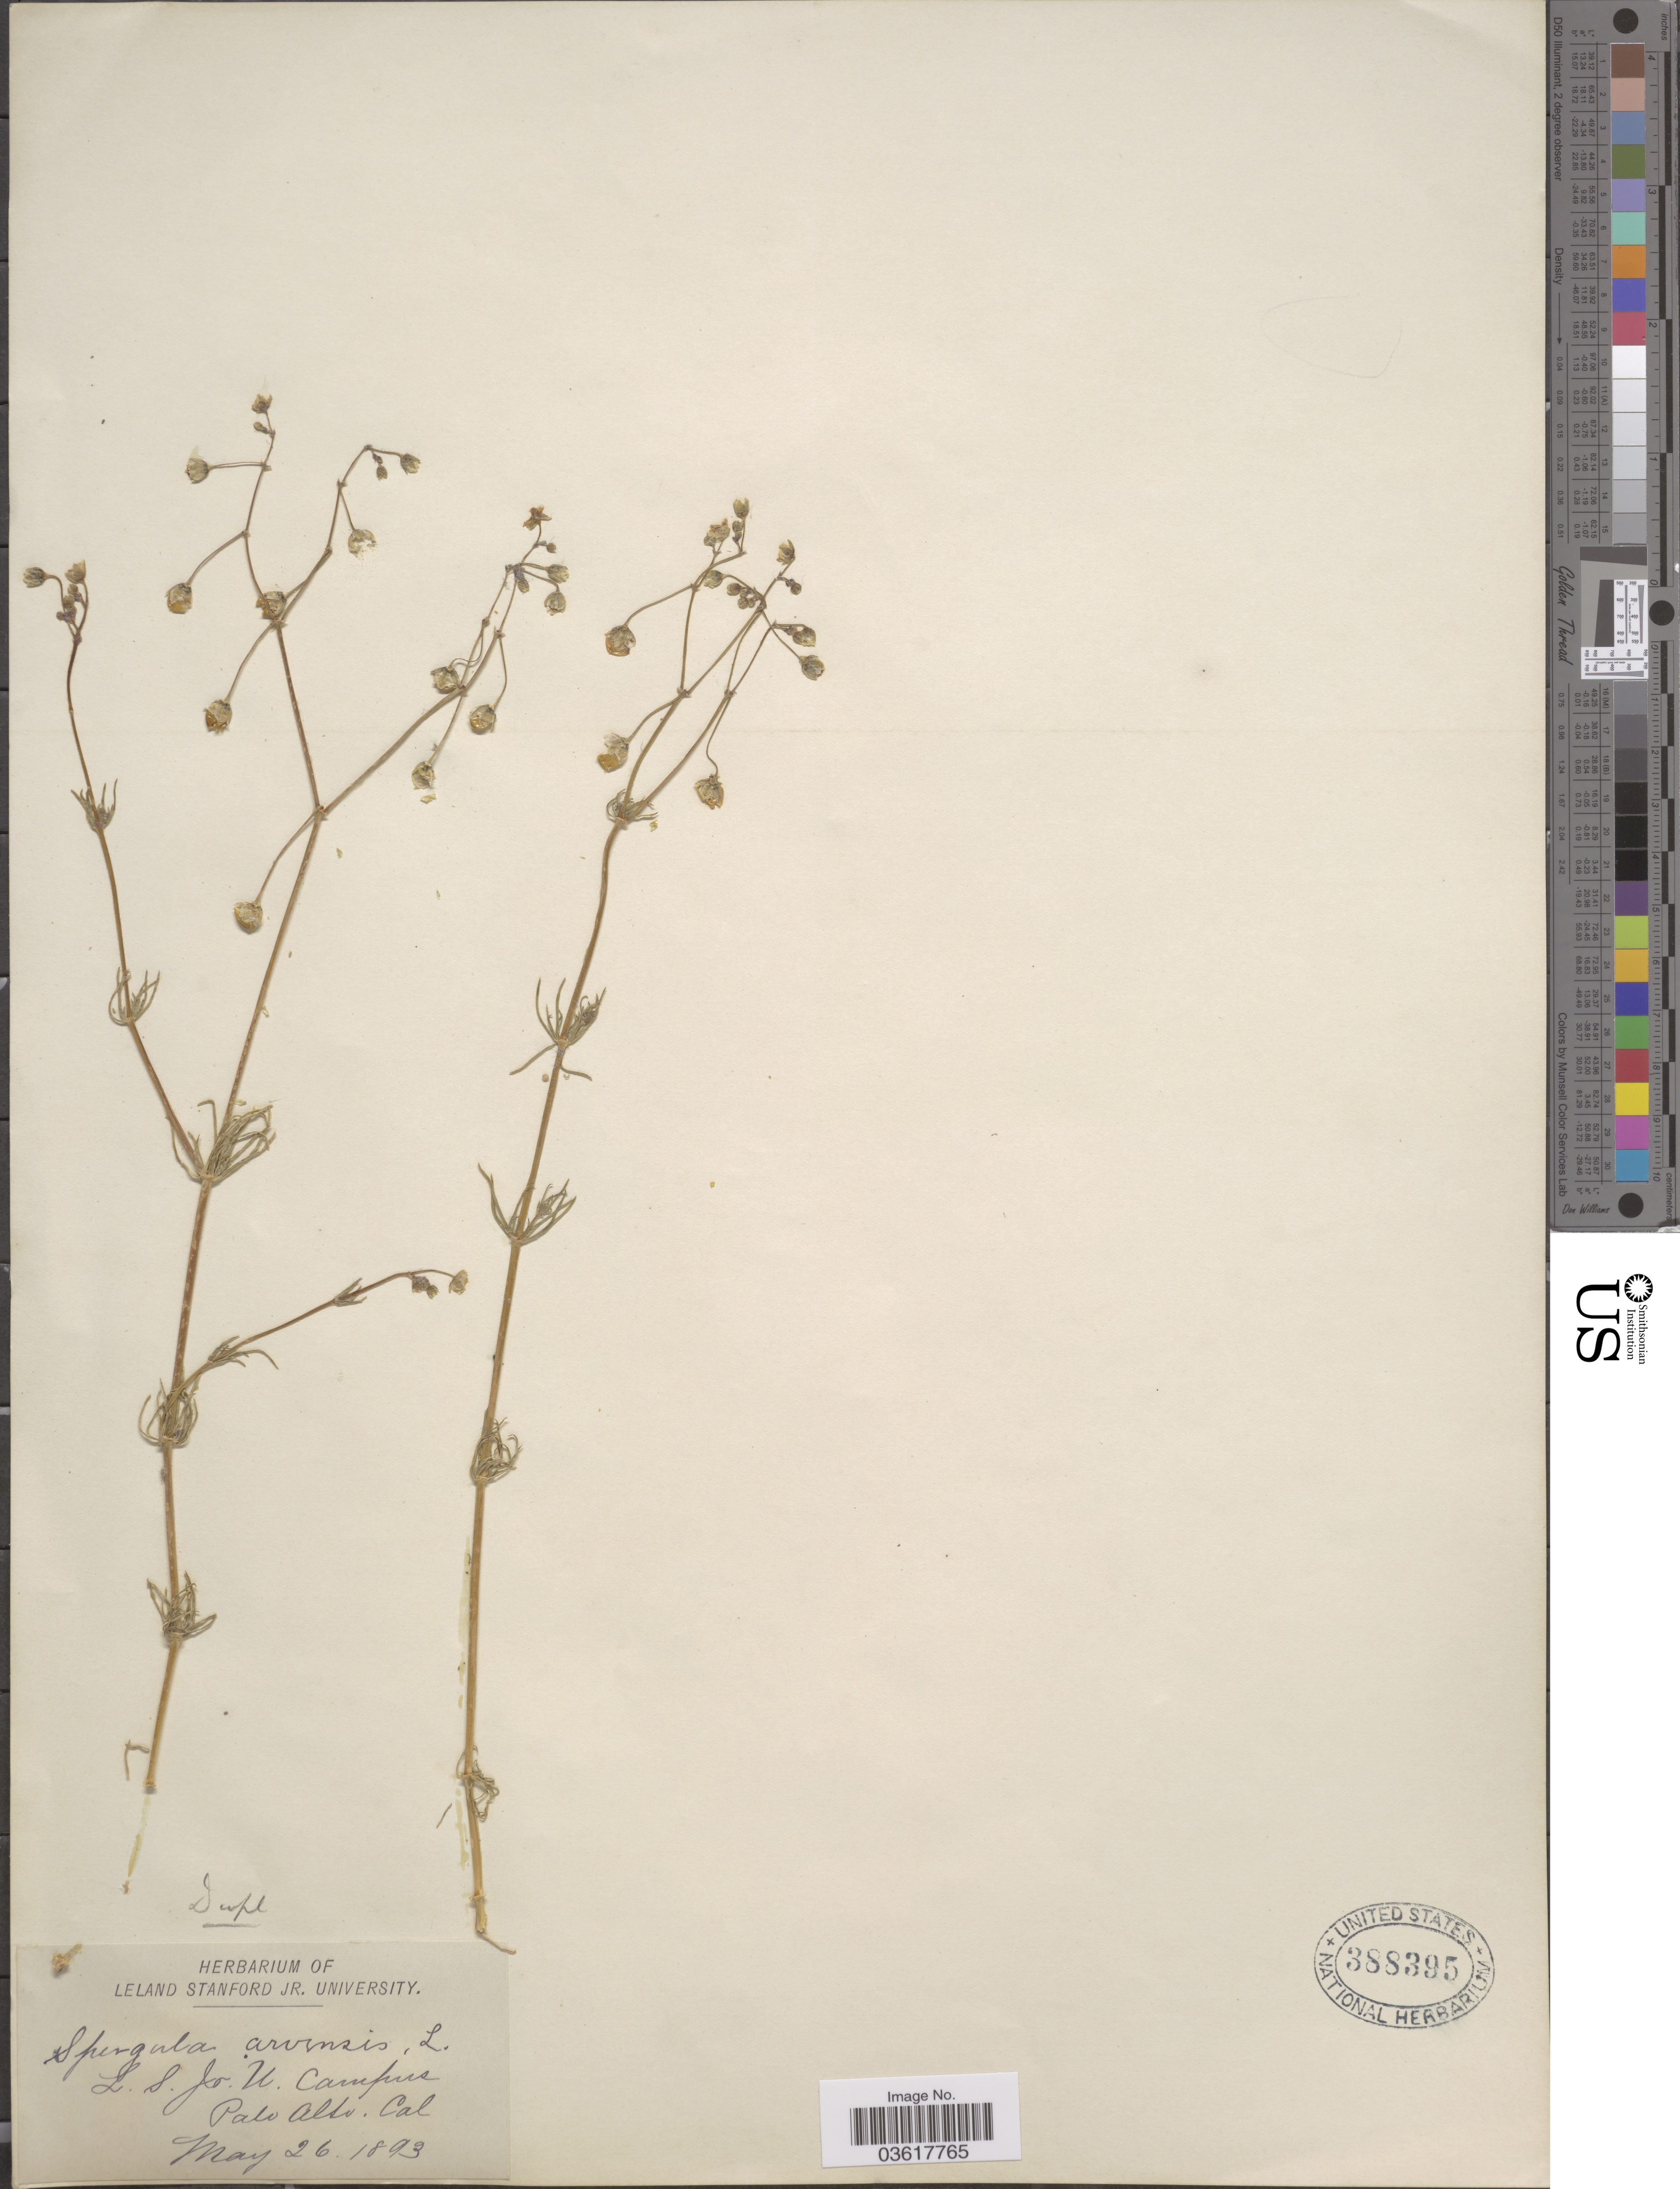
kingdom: Plantae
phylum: Tracheophyta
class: Magnoliopsida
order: Caryophyllales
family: Caryophyllaceae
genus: Spergula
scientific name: Spergula arvensis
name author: L.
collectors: ex herb. Stanford Univ.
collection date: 1893-05-26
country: United States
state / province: California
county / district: Santa Clara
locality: L. S. Jr. U. Campus. Palo Alto.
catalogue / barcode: US 388395